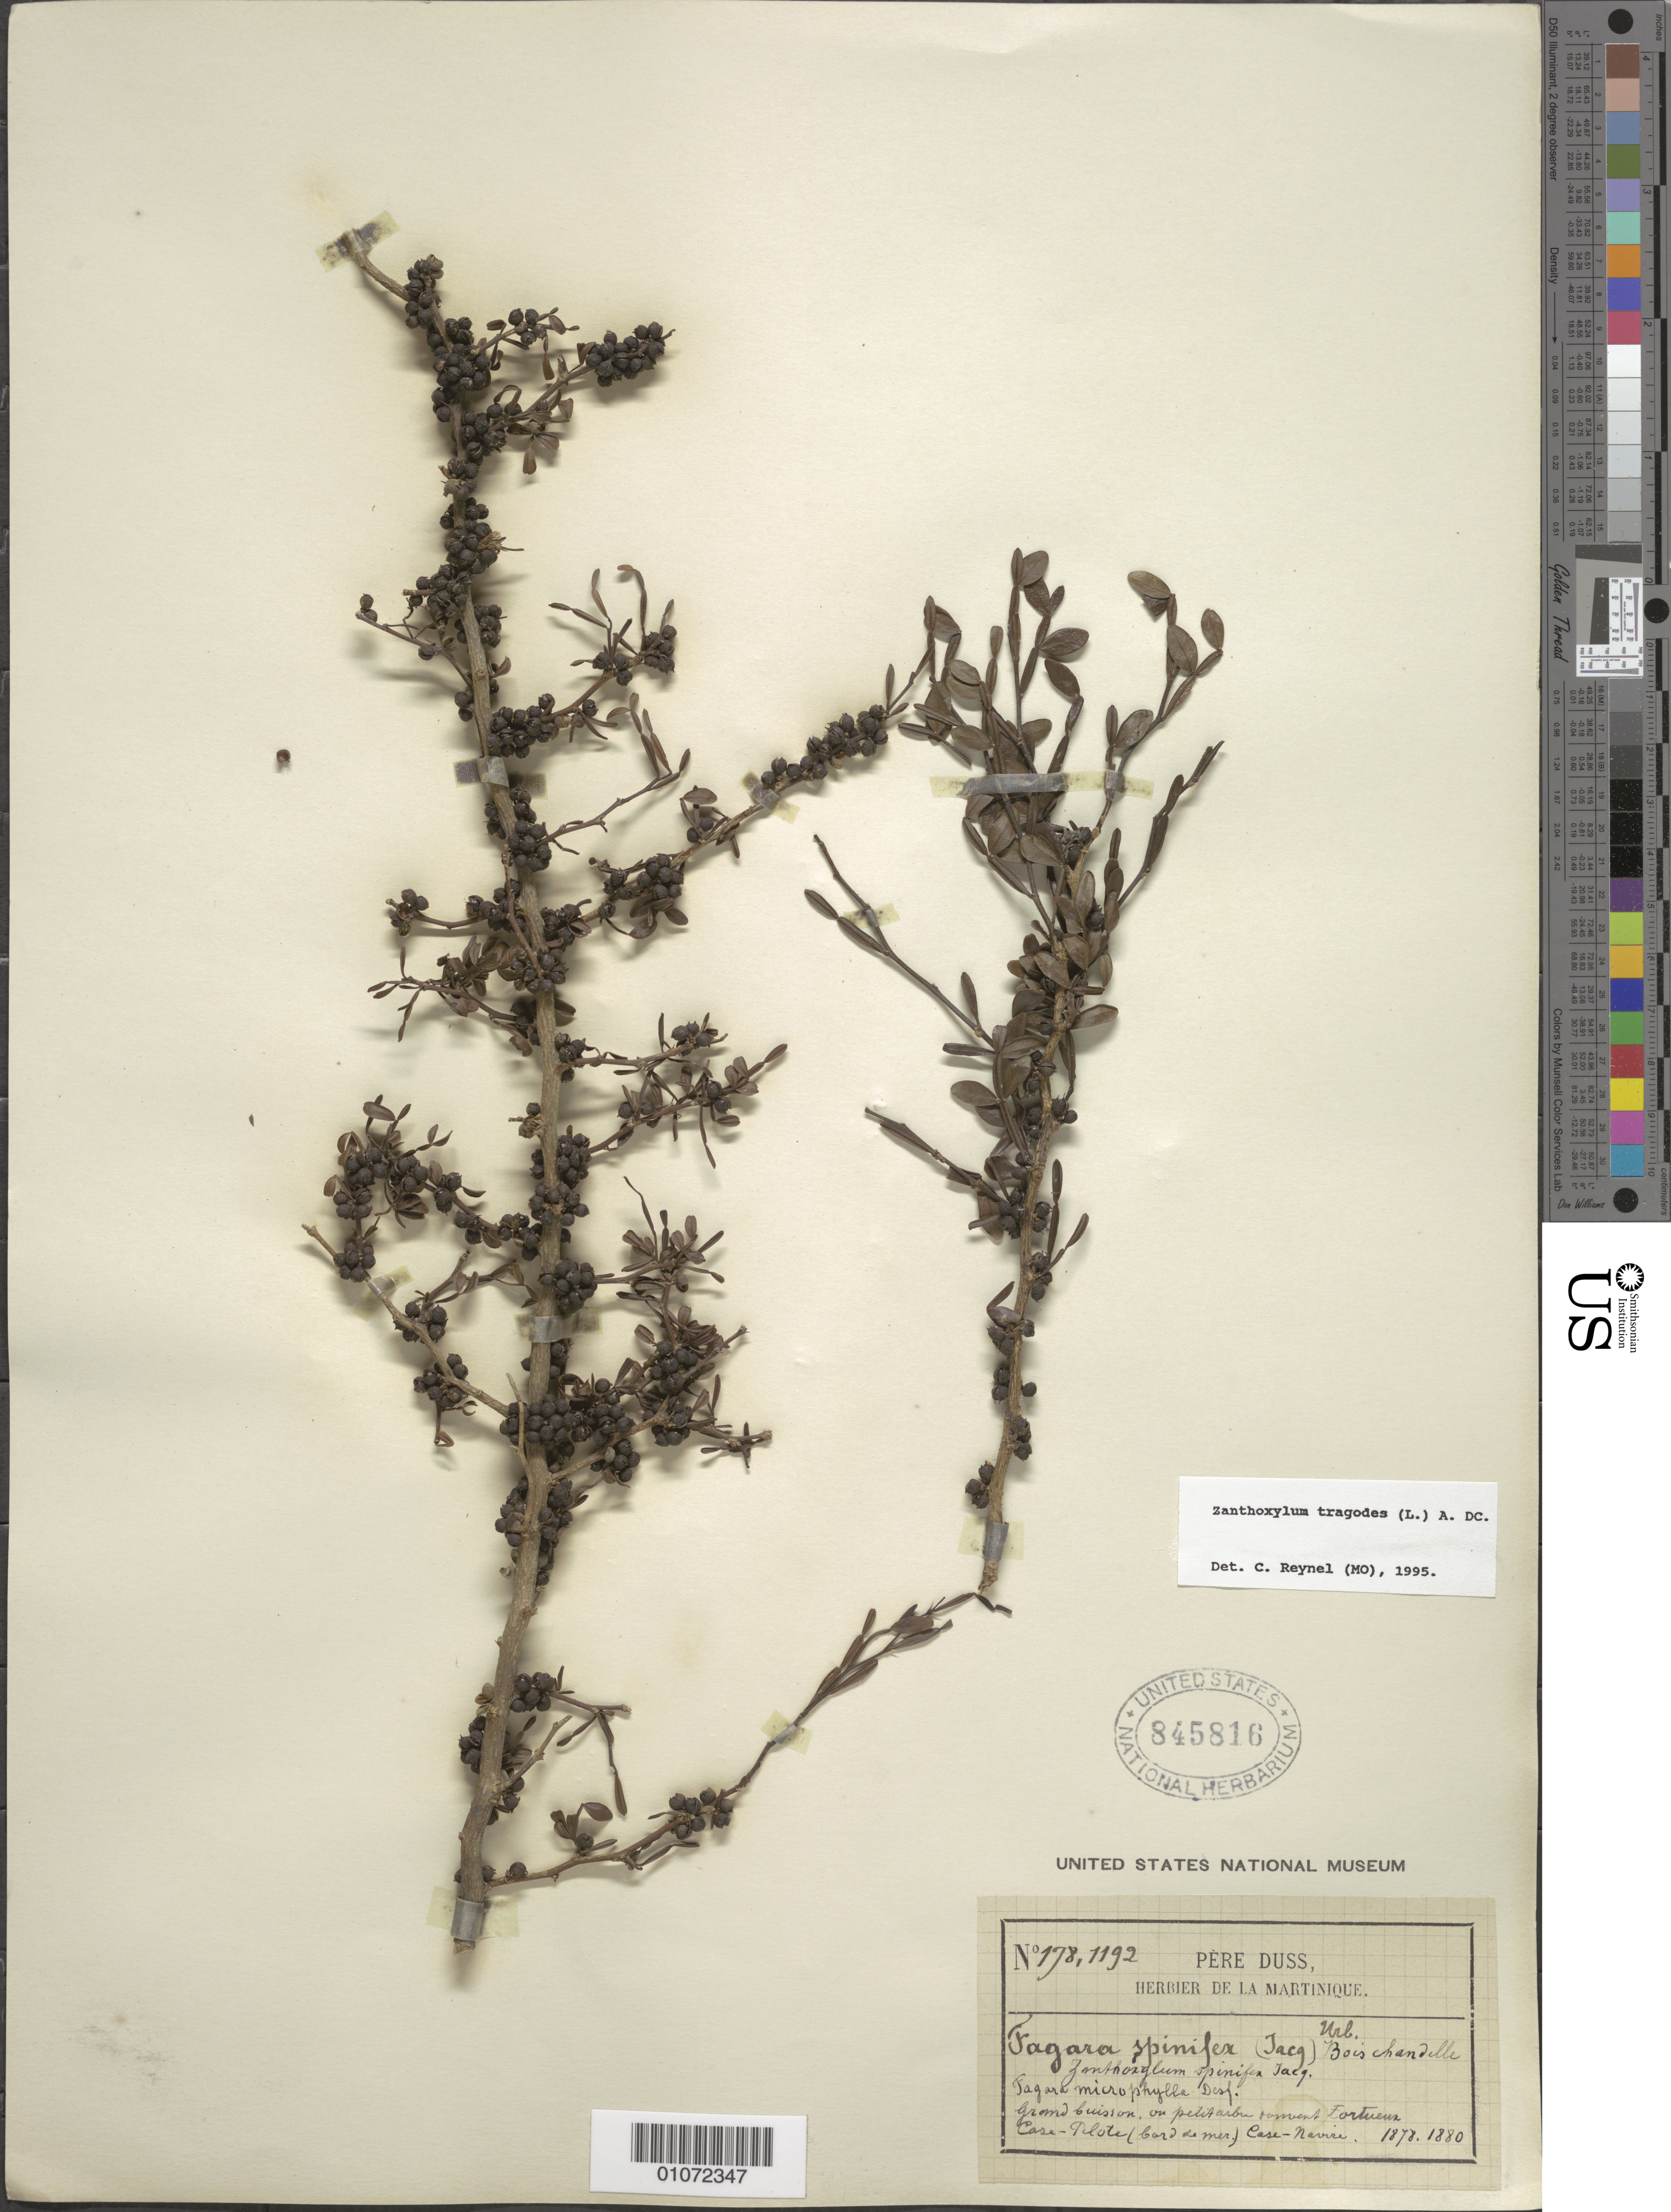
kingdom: Plantae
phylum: Tracheophyta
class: Magnoliopsida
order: Sapindales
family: Rutaceae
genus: Zanthoxylum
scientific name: Zanthoxylum tragodes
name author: (L.) DC.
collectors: Père Duss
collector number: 178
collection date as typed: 1878 and -- --- 1880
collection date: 1878,1880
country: Martinique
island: Martinique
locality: Case-pilote (lard de mer); Case Navire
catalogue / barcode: US 845816